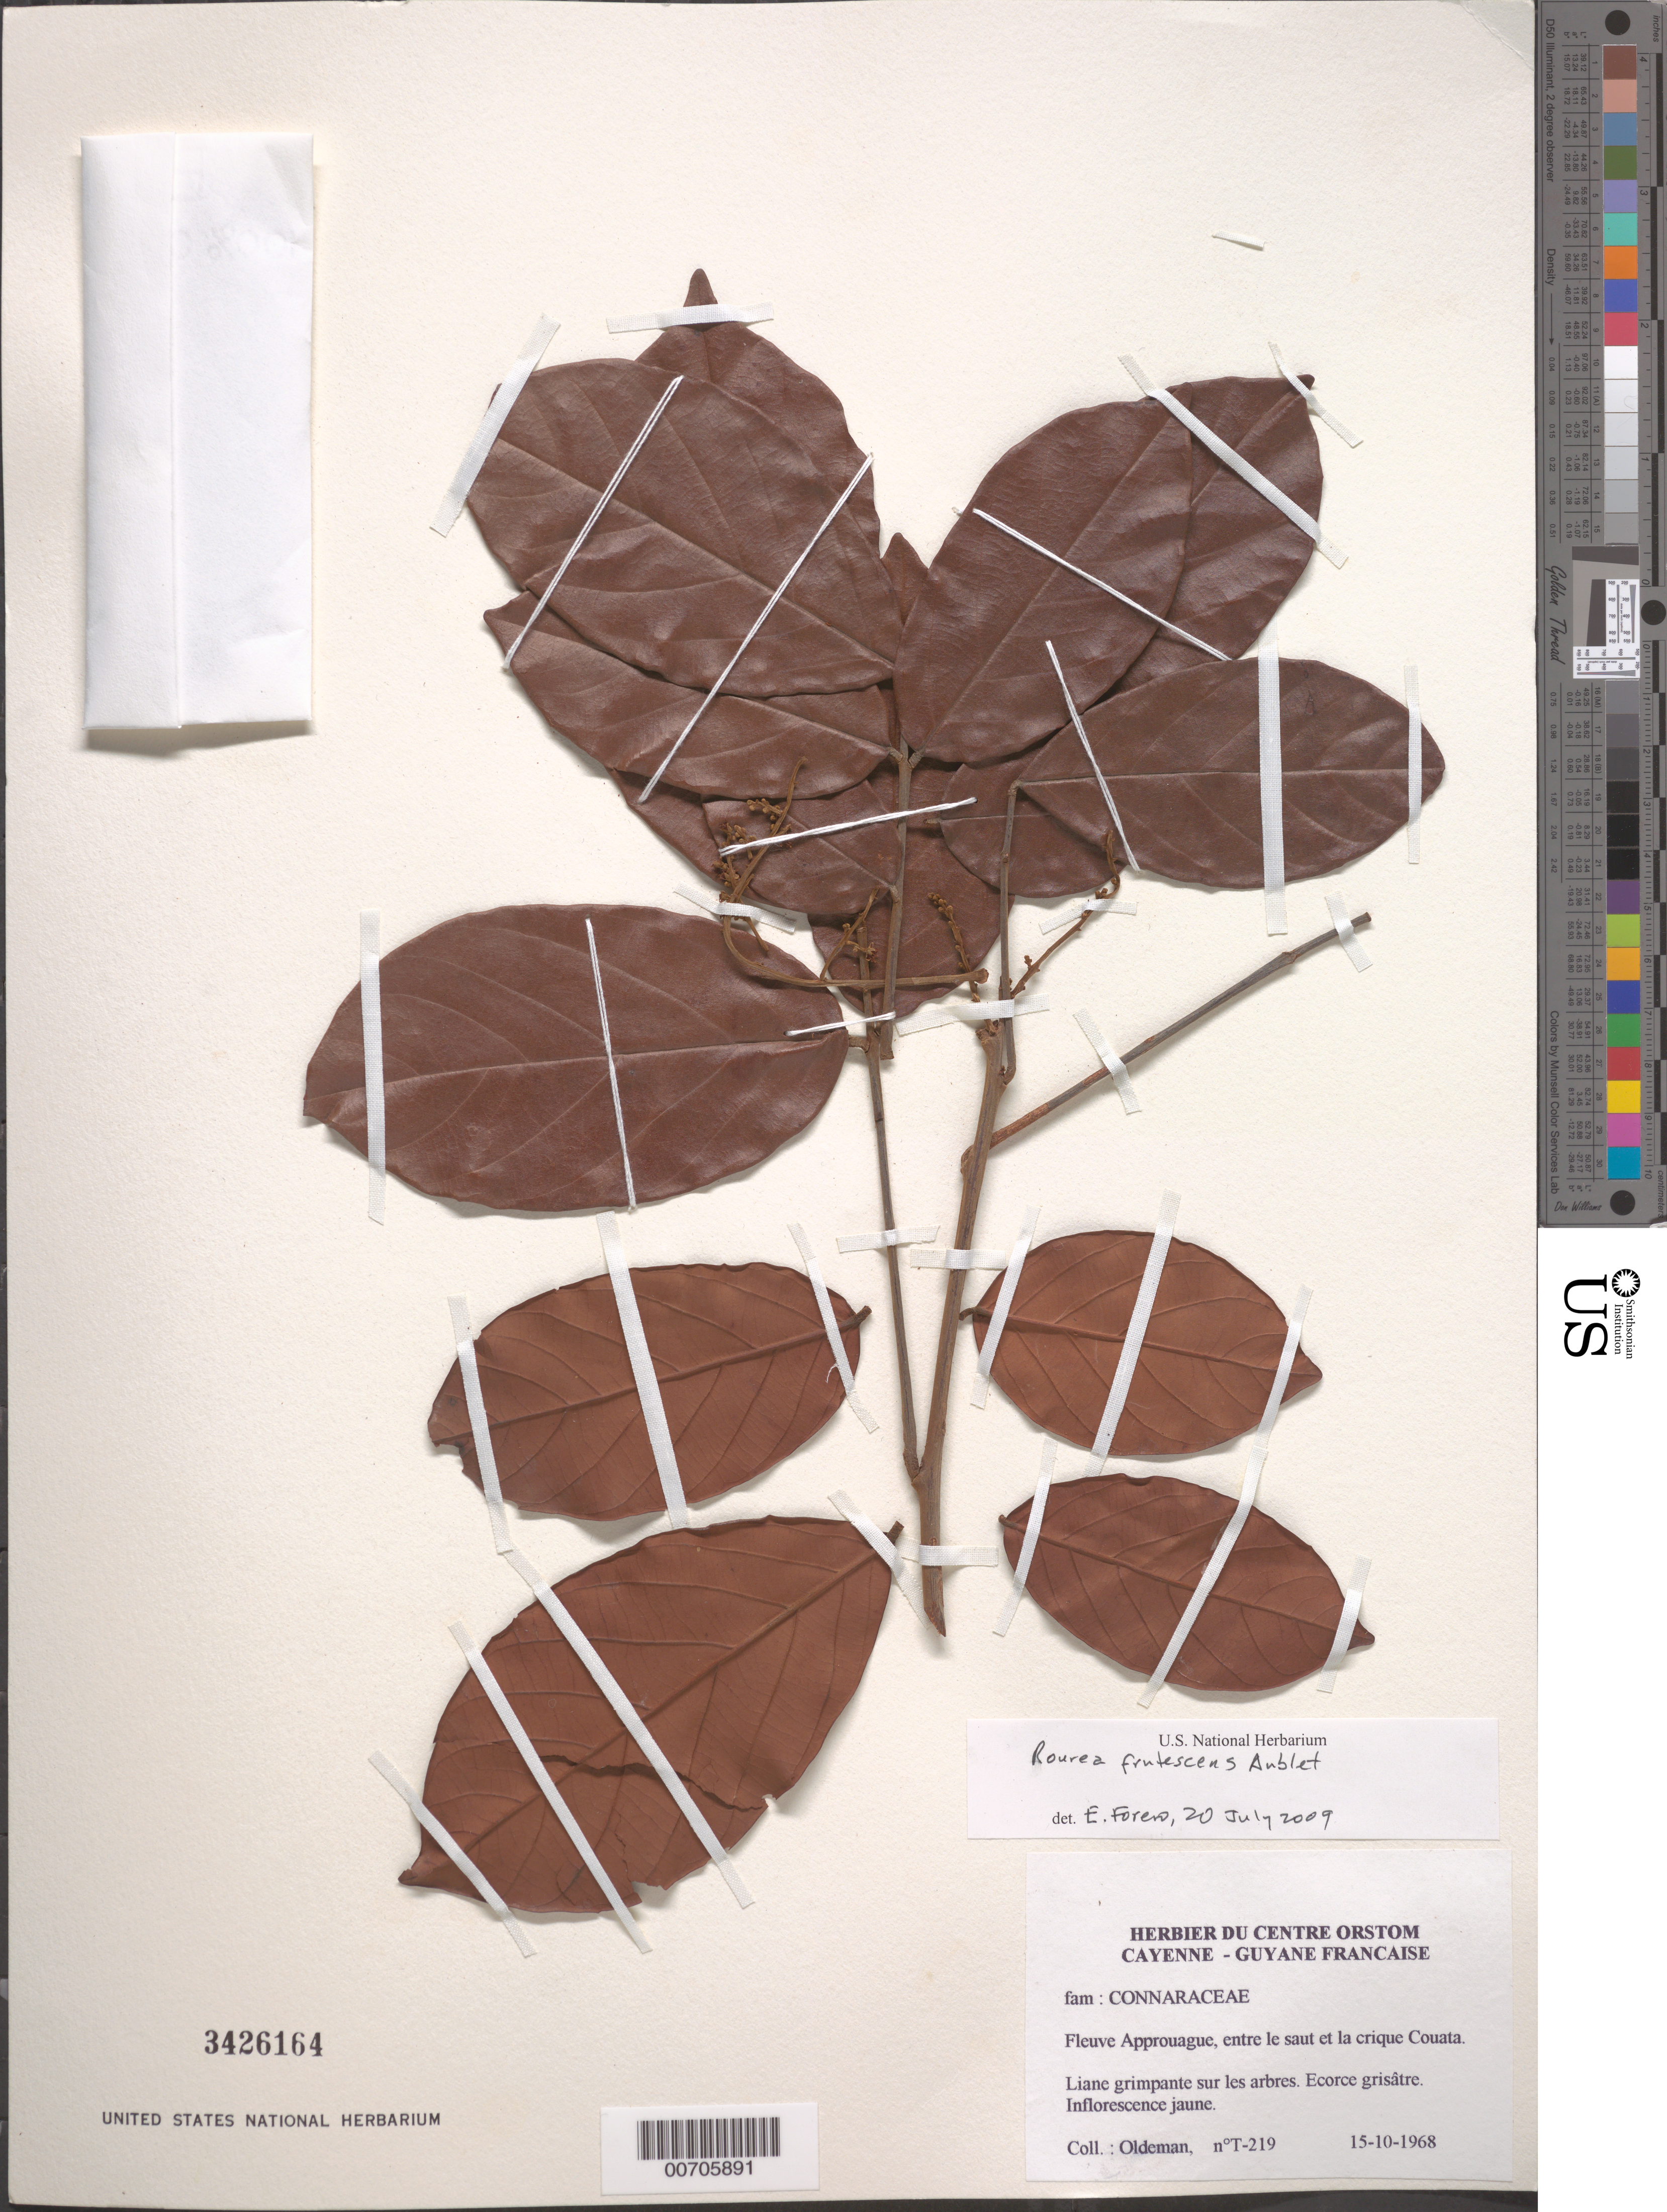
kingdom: Plantae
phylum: Tracheophyta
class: Magnoliopsida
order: Oxalidales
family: Connaraceae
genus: Rourea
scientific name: Rourea frutescens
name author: Aubl.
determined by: Forero, E.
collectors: R. Oldeman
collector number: T 219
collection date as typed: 15-Oct-68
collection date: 1968-10-15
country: French Guiana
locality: Approuague R., entre le saut Couata et la crique Couata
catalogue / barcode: US 3426164